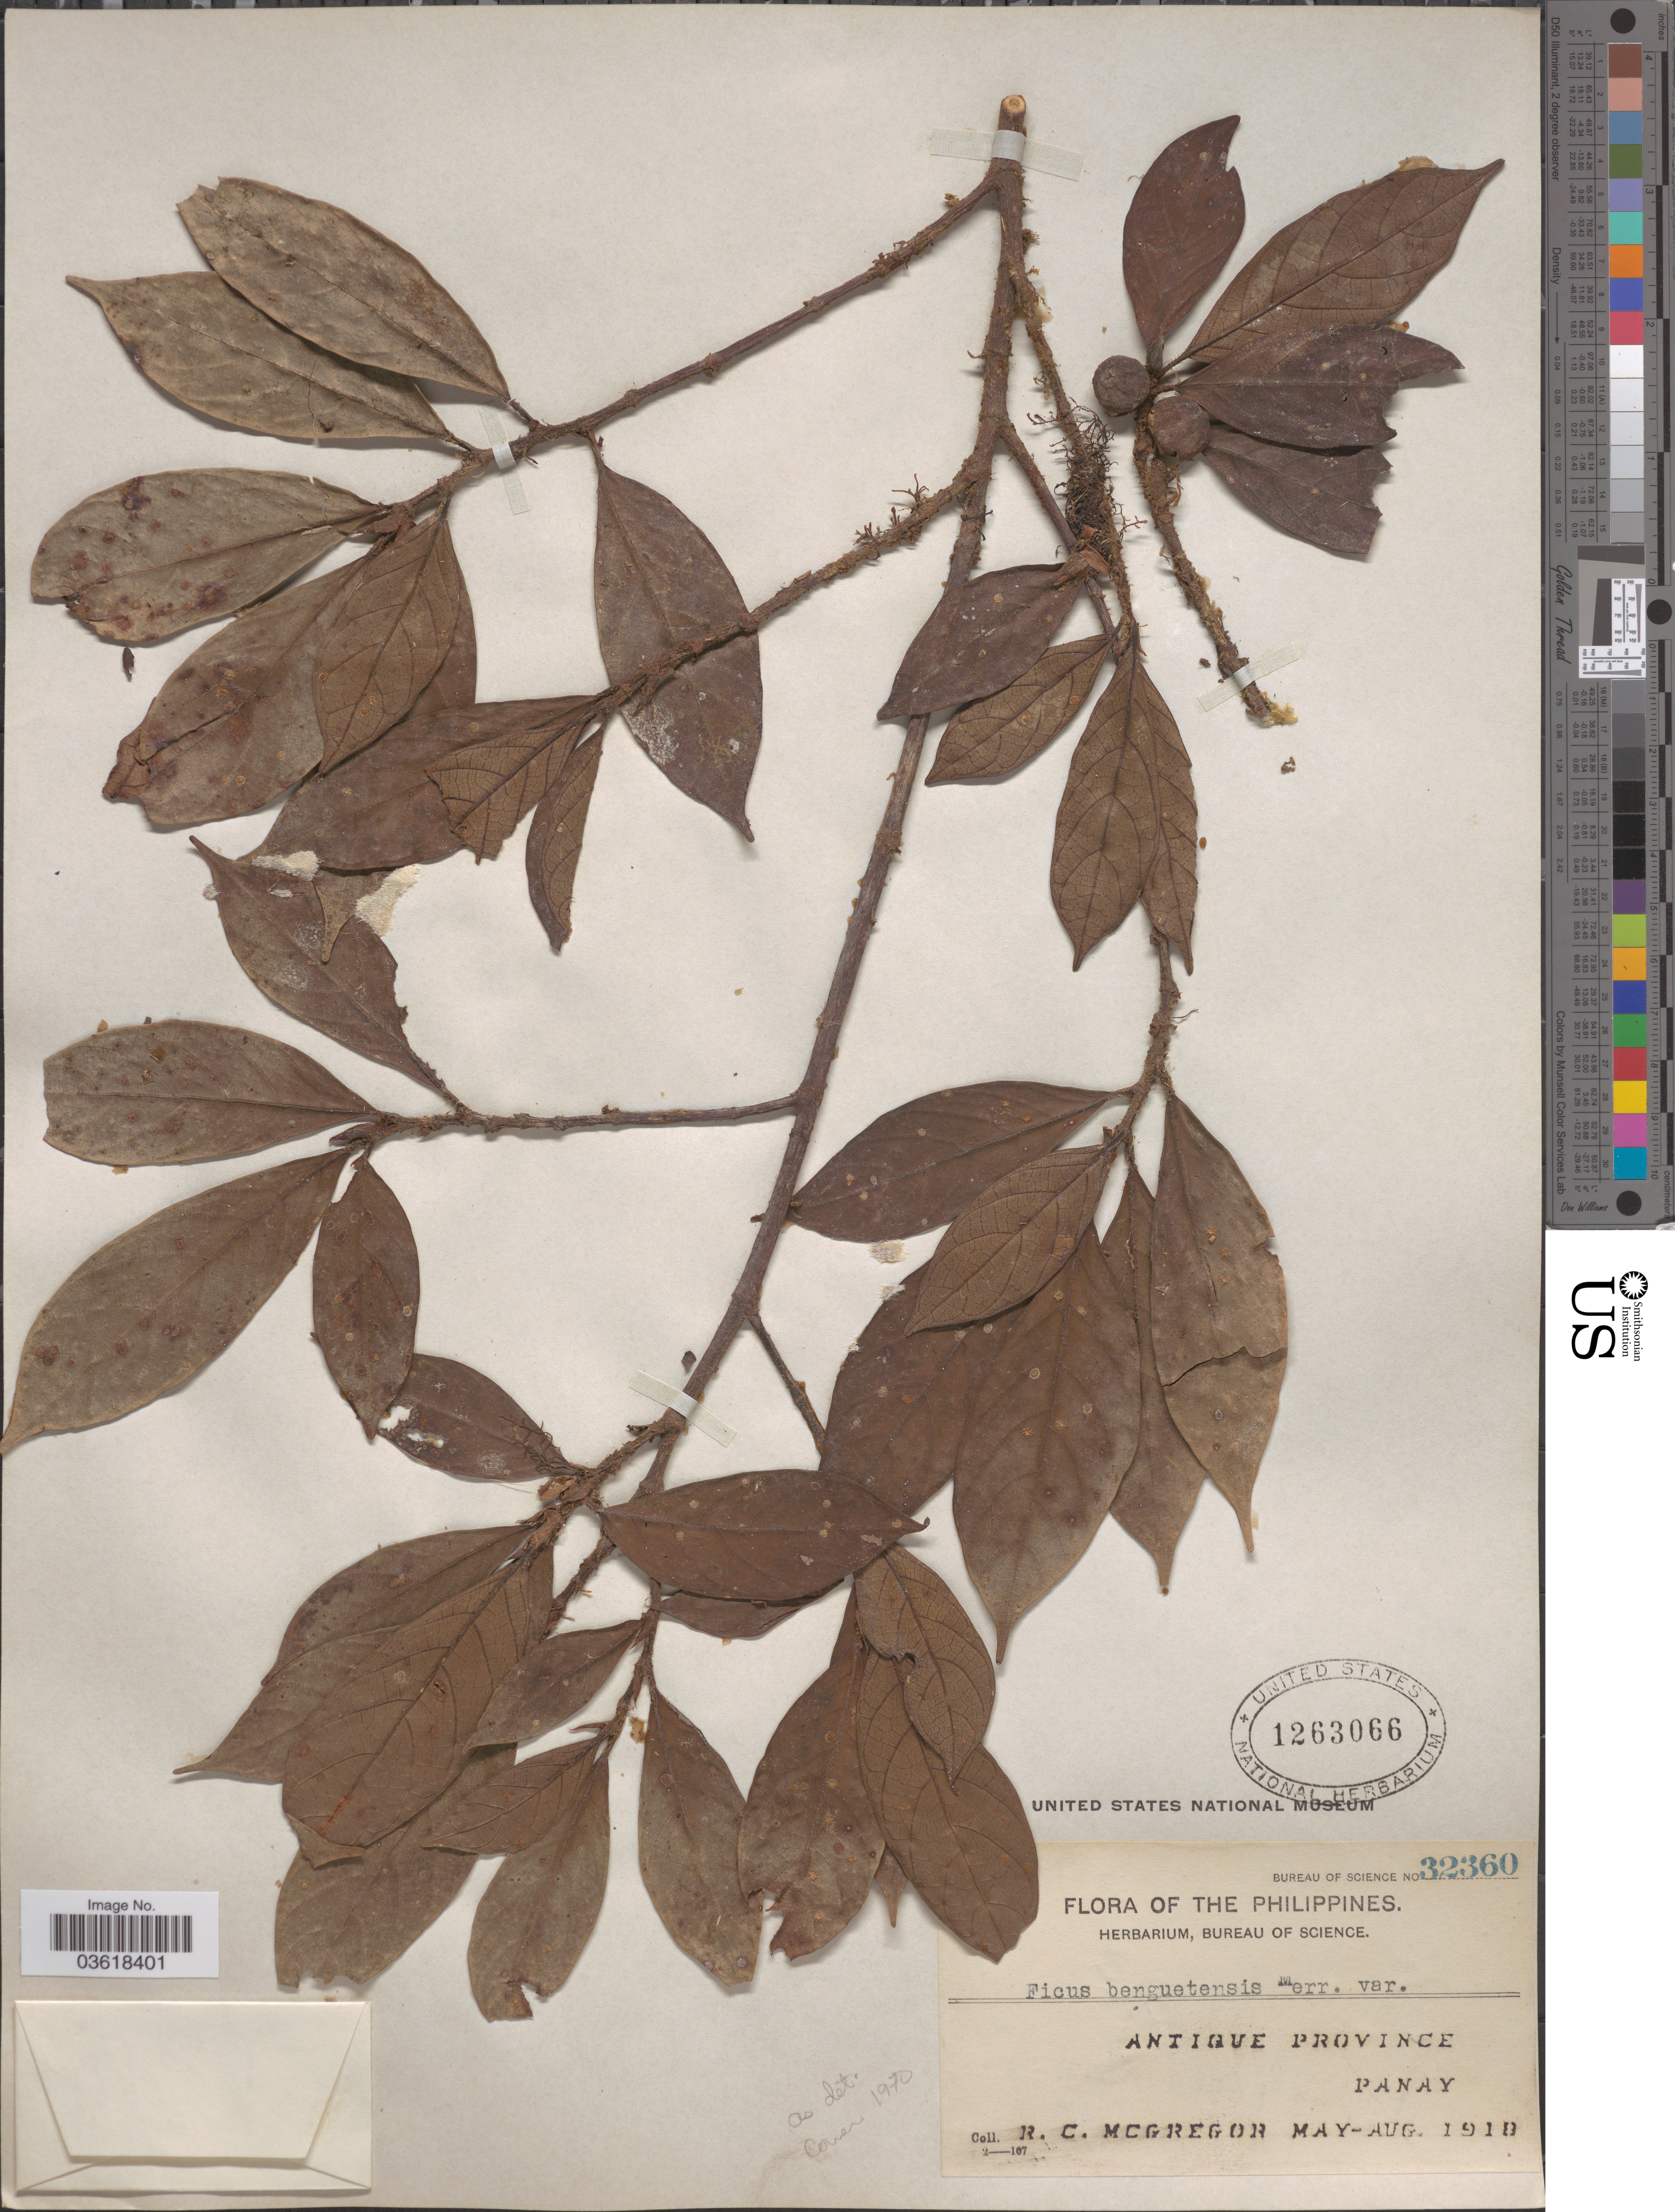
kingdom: Plantae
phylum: Tracheophyta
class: Magnoliopsida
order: Rosales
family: Moraceae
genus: Ficus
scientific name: Ficus benguetensis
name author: Merr.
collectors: R. C. McGregor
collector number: Bureau of Science 32360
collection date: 1918-05/1918-08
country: Philippines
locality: Antique Province, Panay.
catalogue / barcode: US 1263066